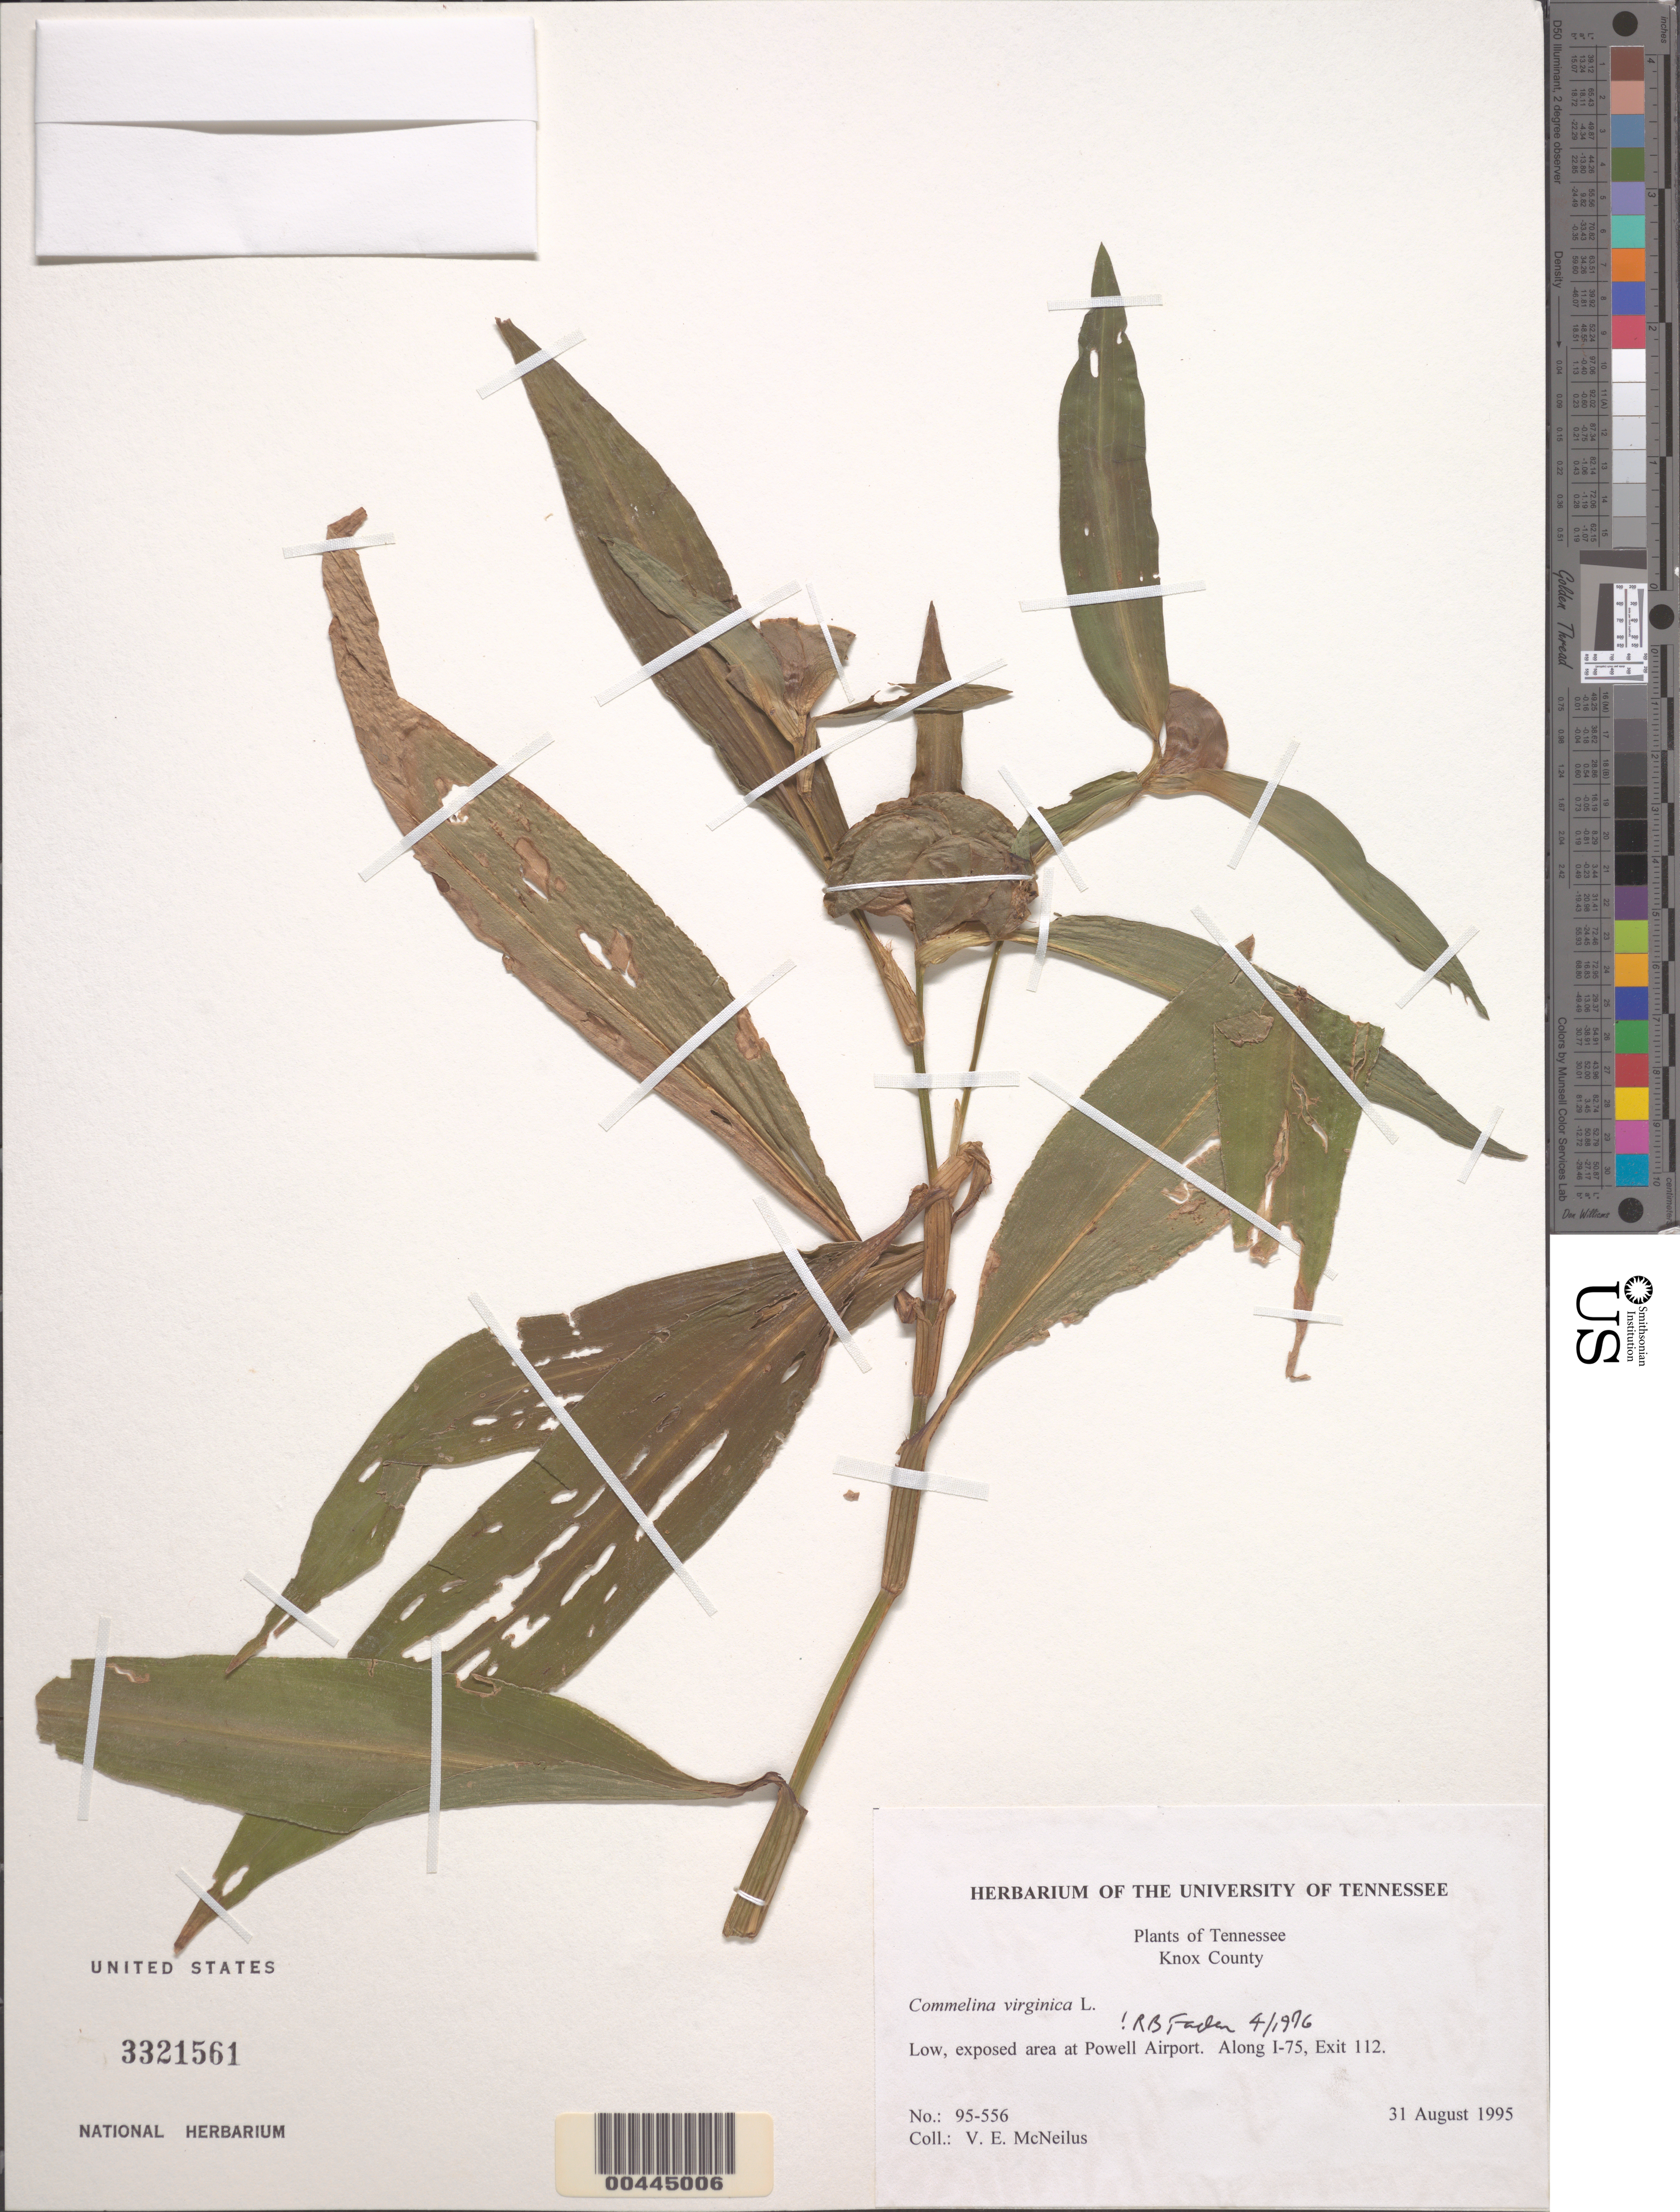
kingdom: Plantae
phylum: Tracheophyta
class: Liliopsida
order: Commelinales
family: Commelinaceae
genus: Commelina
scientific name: Commelina virginica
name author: L.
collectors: V. Mcneilus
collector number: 95-556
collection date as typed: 31 Aug 1995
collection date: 1995-08-31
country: United States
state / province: Tennessee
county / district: Knox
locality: Powell airport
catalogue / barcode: US 3321561